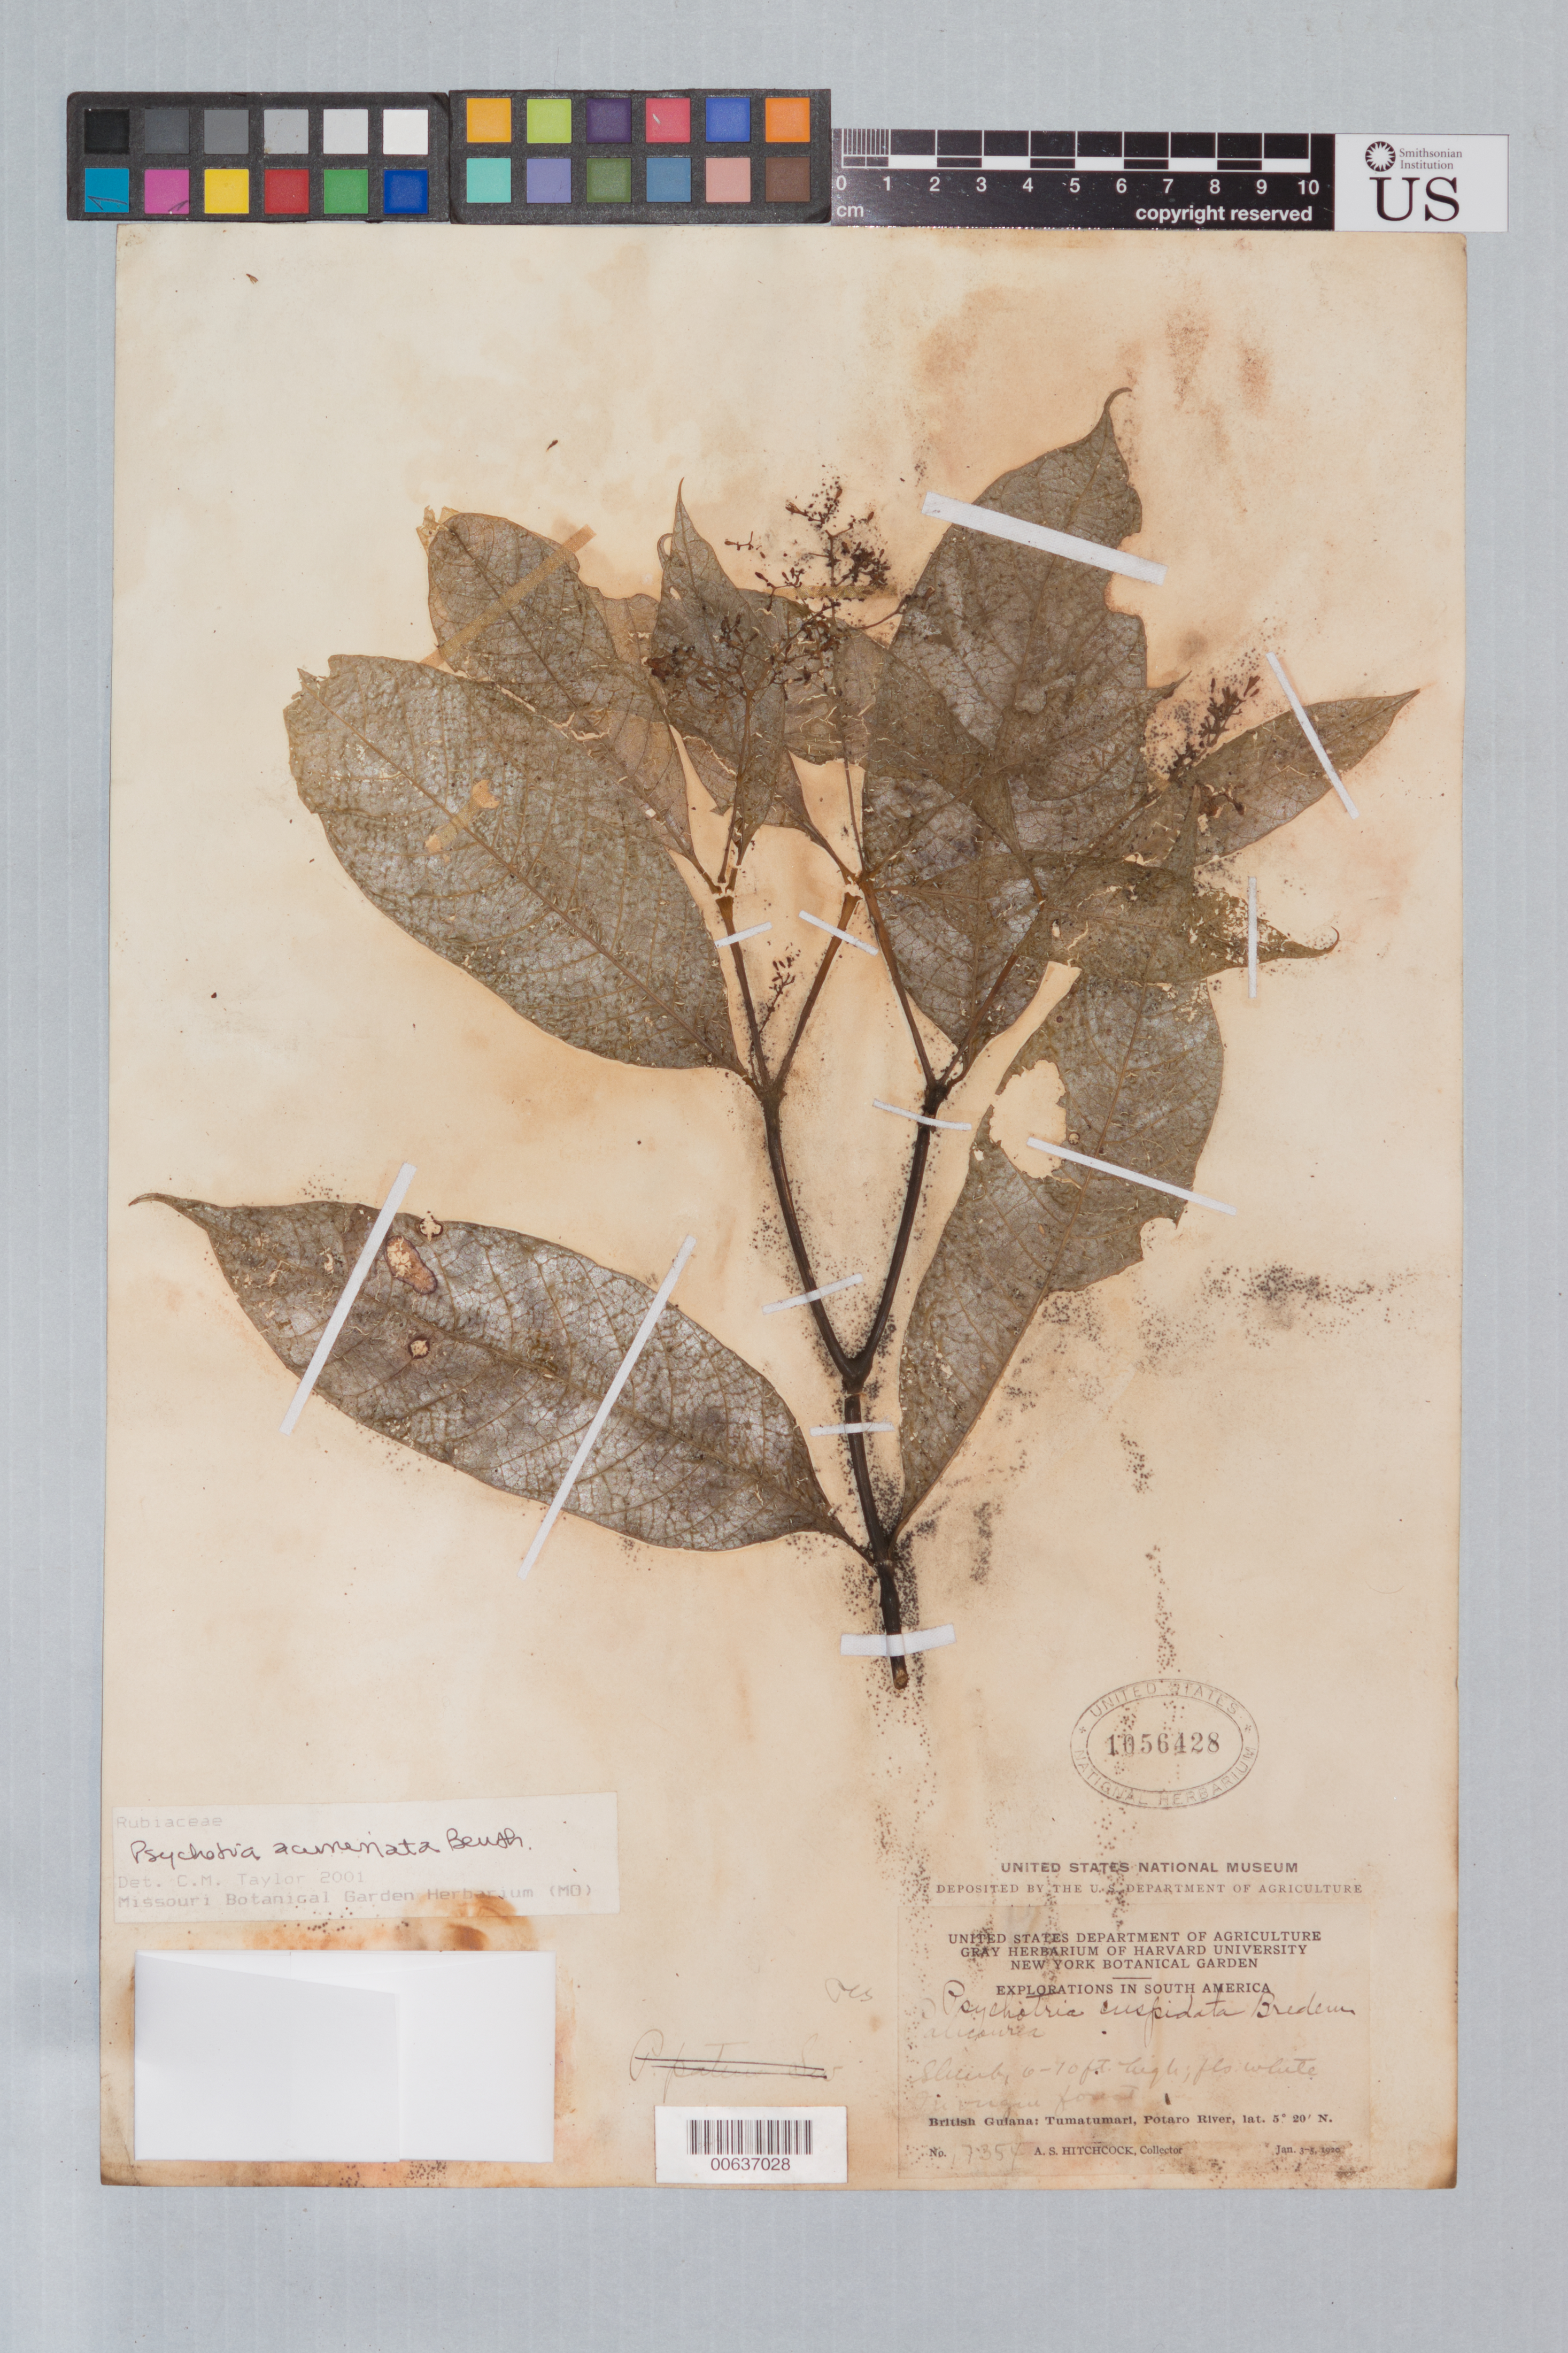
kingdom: Plantae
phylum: Tracheophyta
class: Magnoliopsida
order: Gentianales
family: Rubiaceae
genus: Psychotria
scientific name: Psychotria acuminata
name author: Benth.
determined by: Taylor, Charlotte M.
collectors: A. S. Hitchcock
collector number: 17354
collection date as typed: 3-Jan-20 to 5-Jan-20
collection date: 1920-01-03/1920-01-05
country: Guyana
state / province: Potaro-Siparuni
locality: Tumatumari Village, Potaro R.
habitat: Virgin forest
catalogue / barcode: US 1056428